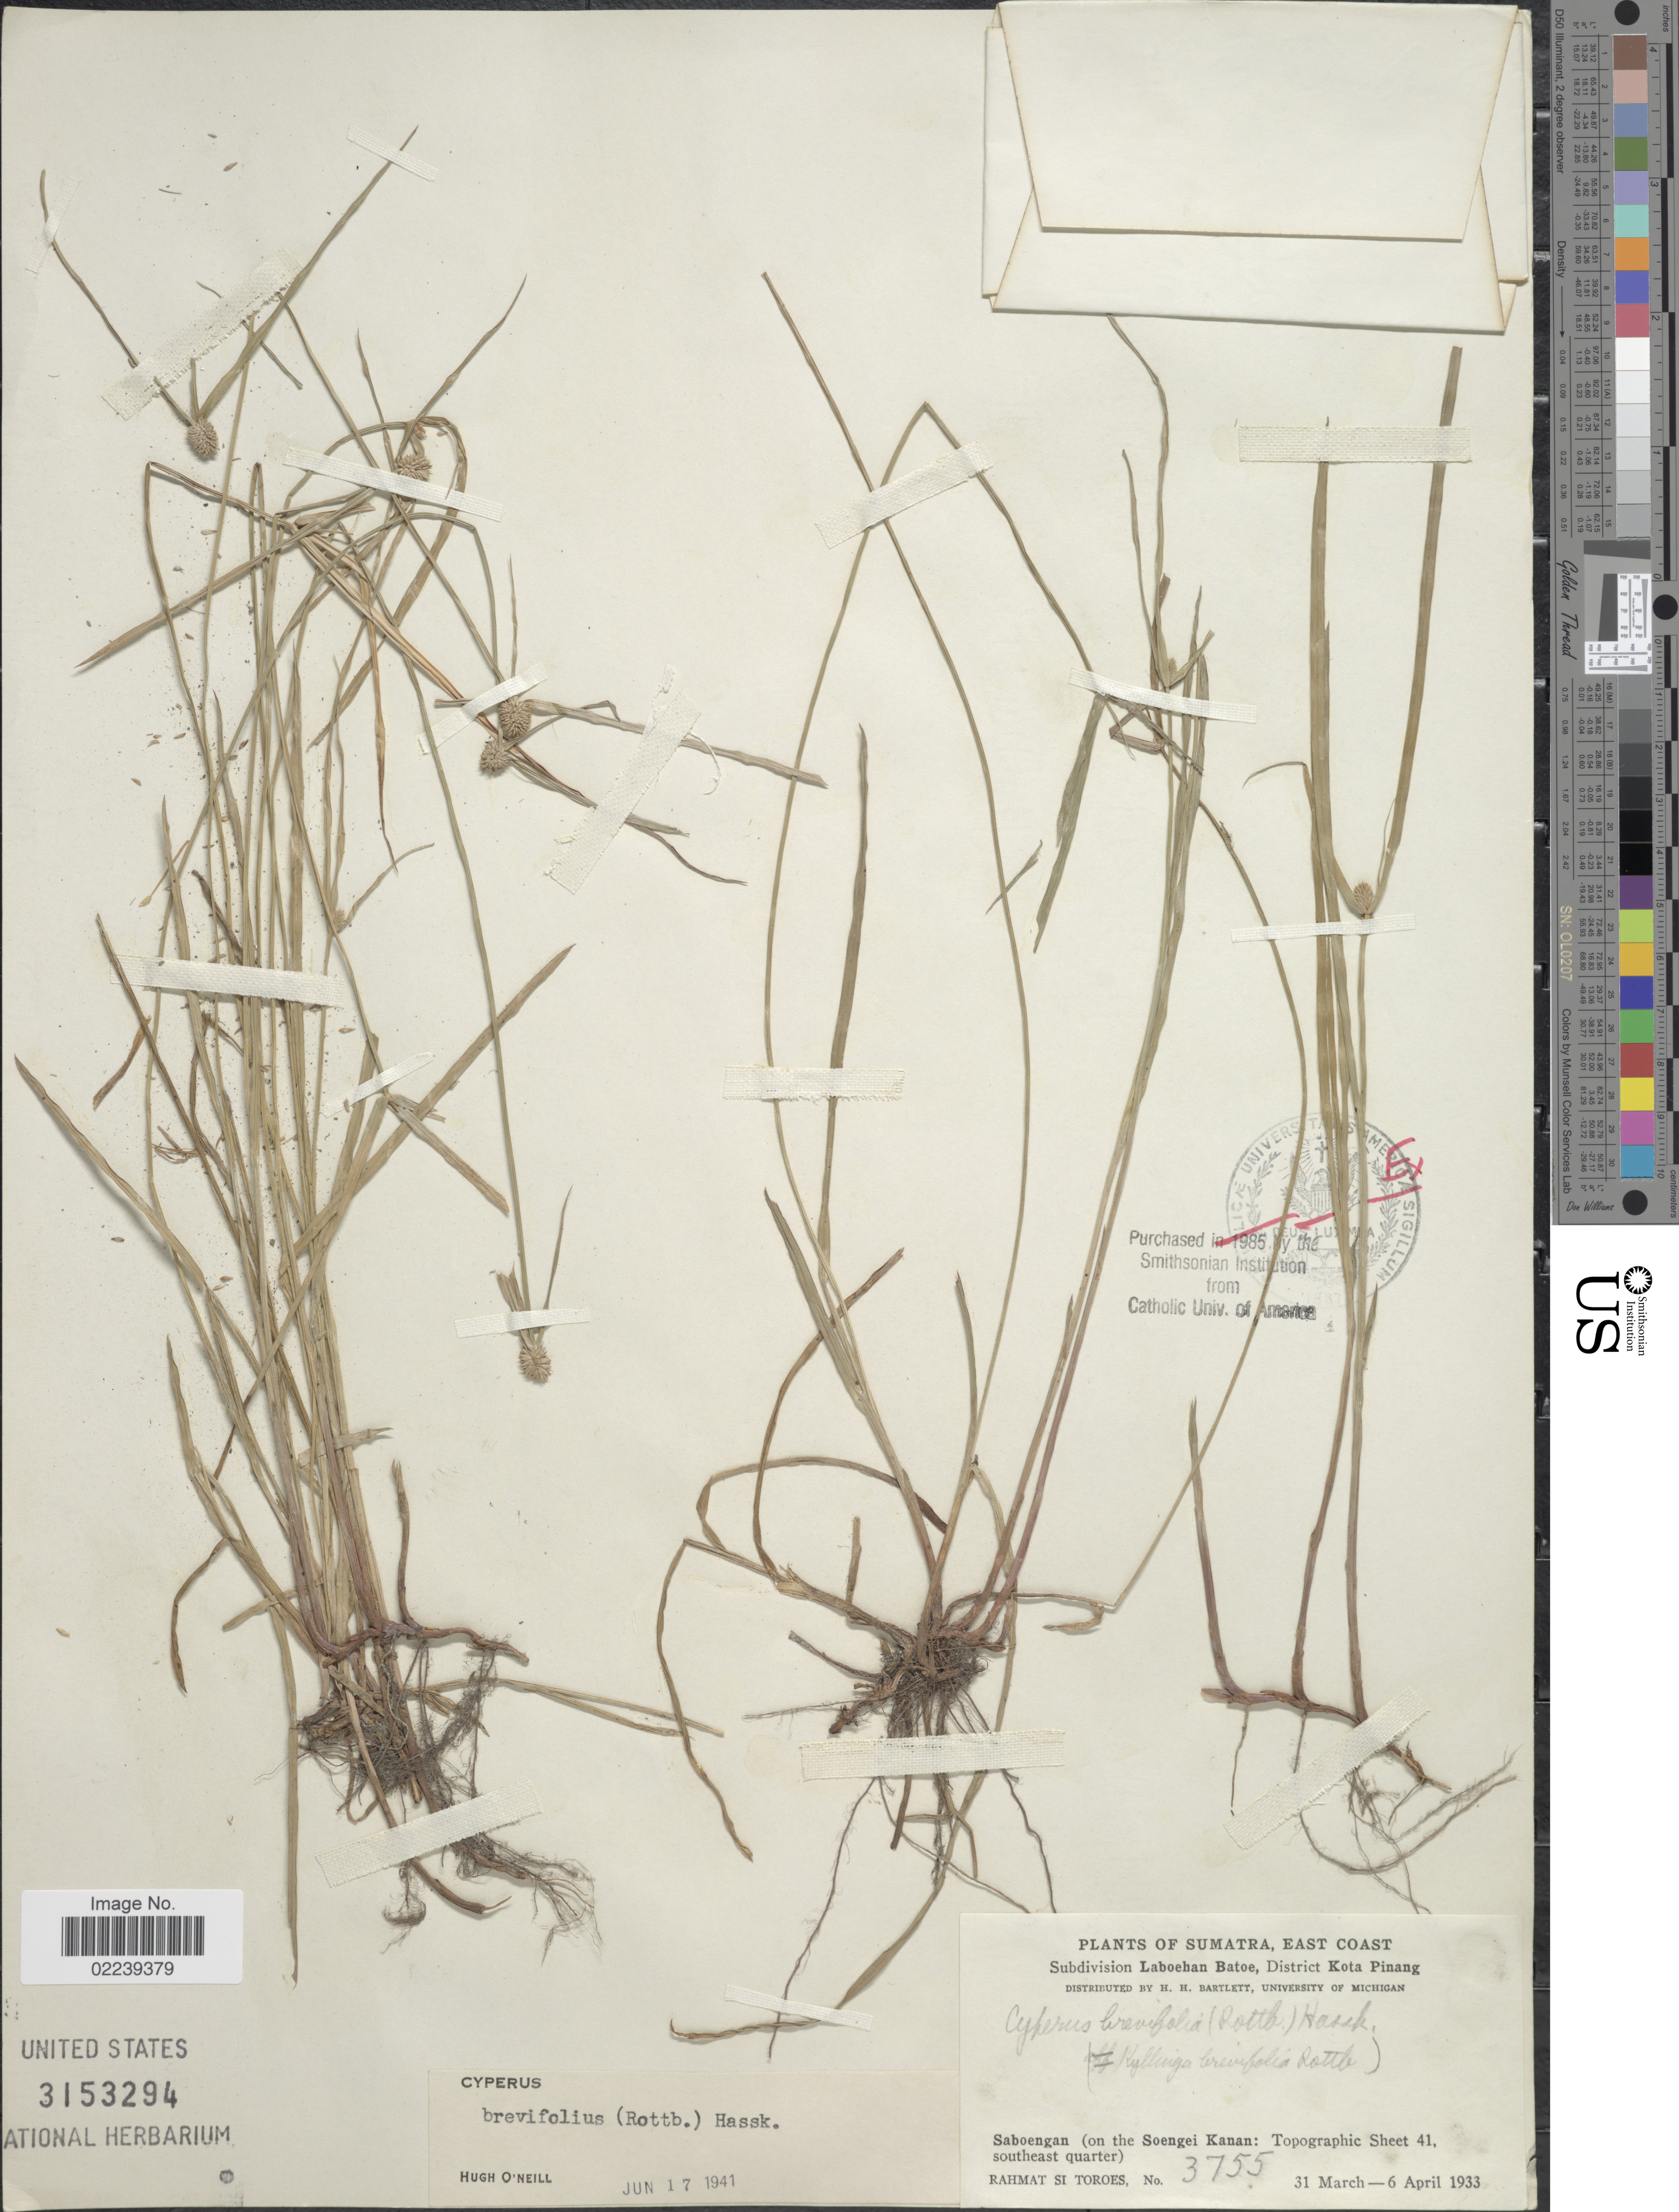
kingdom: Plantae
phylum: Tracheophyta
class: Liliopsida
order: Poales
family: Cyperaceae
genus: Cyperus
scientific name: Cyperus brevifolius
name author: (Rottb.) Hassk.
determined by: Strong, M. T., (US), Smithsonian Institution - National Museum of Natural History (UNITED STATES)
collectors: Rahmat Si Boeea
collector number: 3755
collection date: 1933-03-31/1933-04-06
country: Indonesia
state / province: Sumatra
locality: East Coast, Subdivision Laboehan Batoe, District Kota Pinang, Saboengan (on the Soengei Kanan: Topographic Sheet 41, southeast quarter)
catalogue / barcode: US 3153294